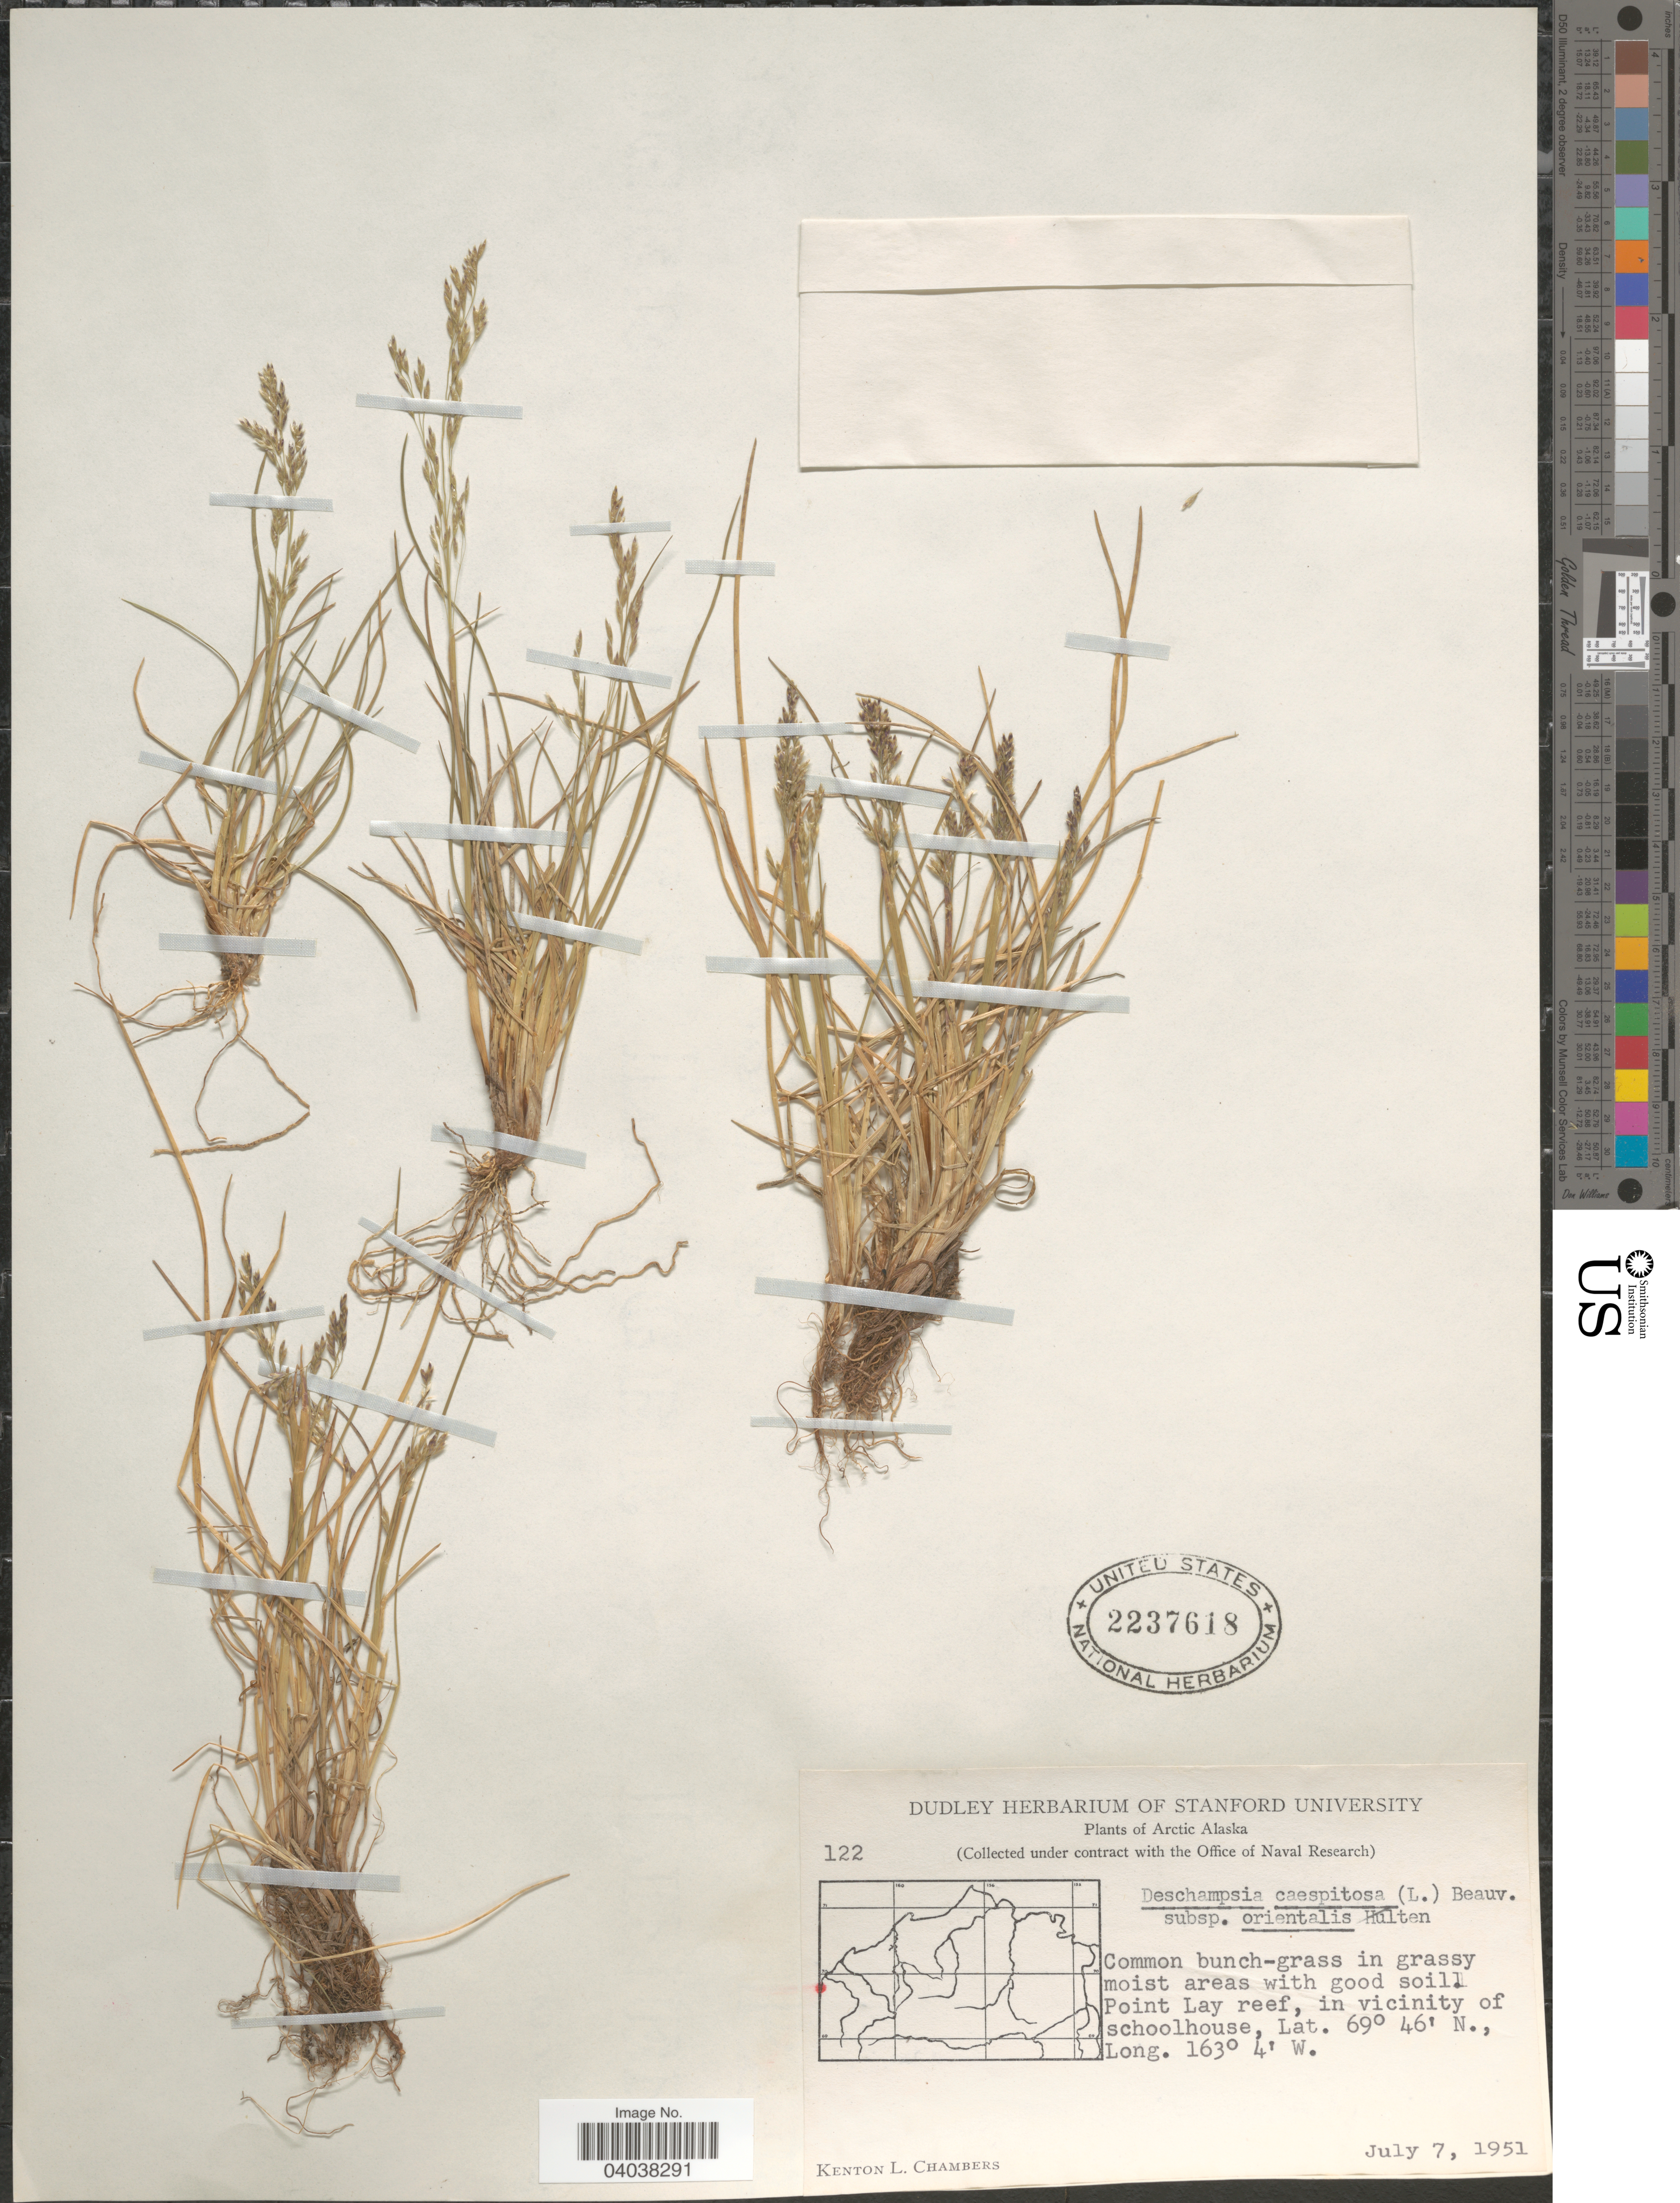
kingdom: Plantae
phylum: Tracheophyta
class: Liliopsida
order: Poales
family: Poaceae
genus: Deschampsia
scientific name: Deschampsia cespitosa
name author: (L.) P. Beauv.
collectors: K. L. Chambers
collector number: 122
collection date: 1951-07-07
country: United States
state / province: Alaska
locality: Arctic Alaska. Point Lay reef, in vicinity of schoolhouse.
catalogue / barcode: US 2237618